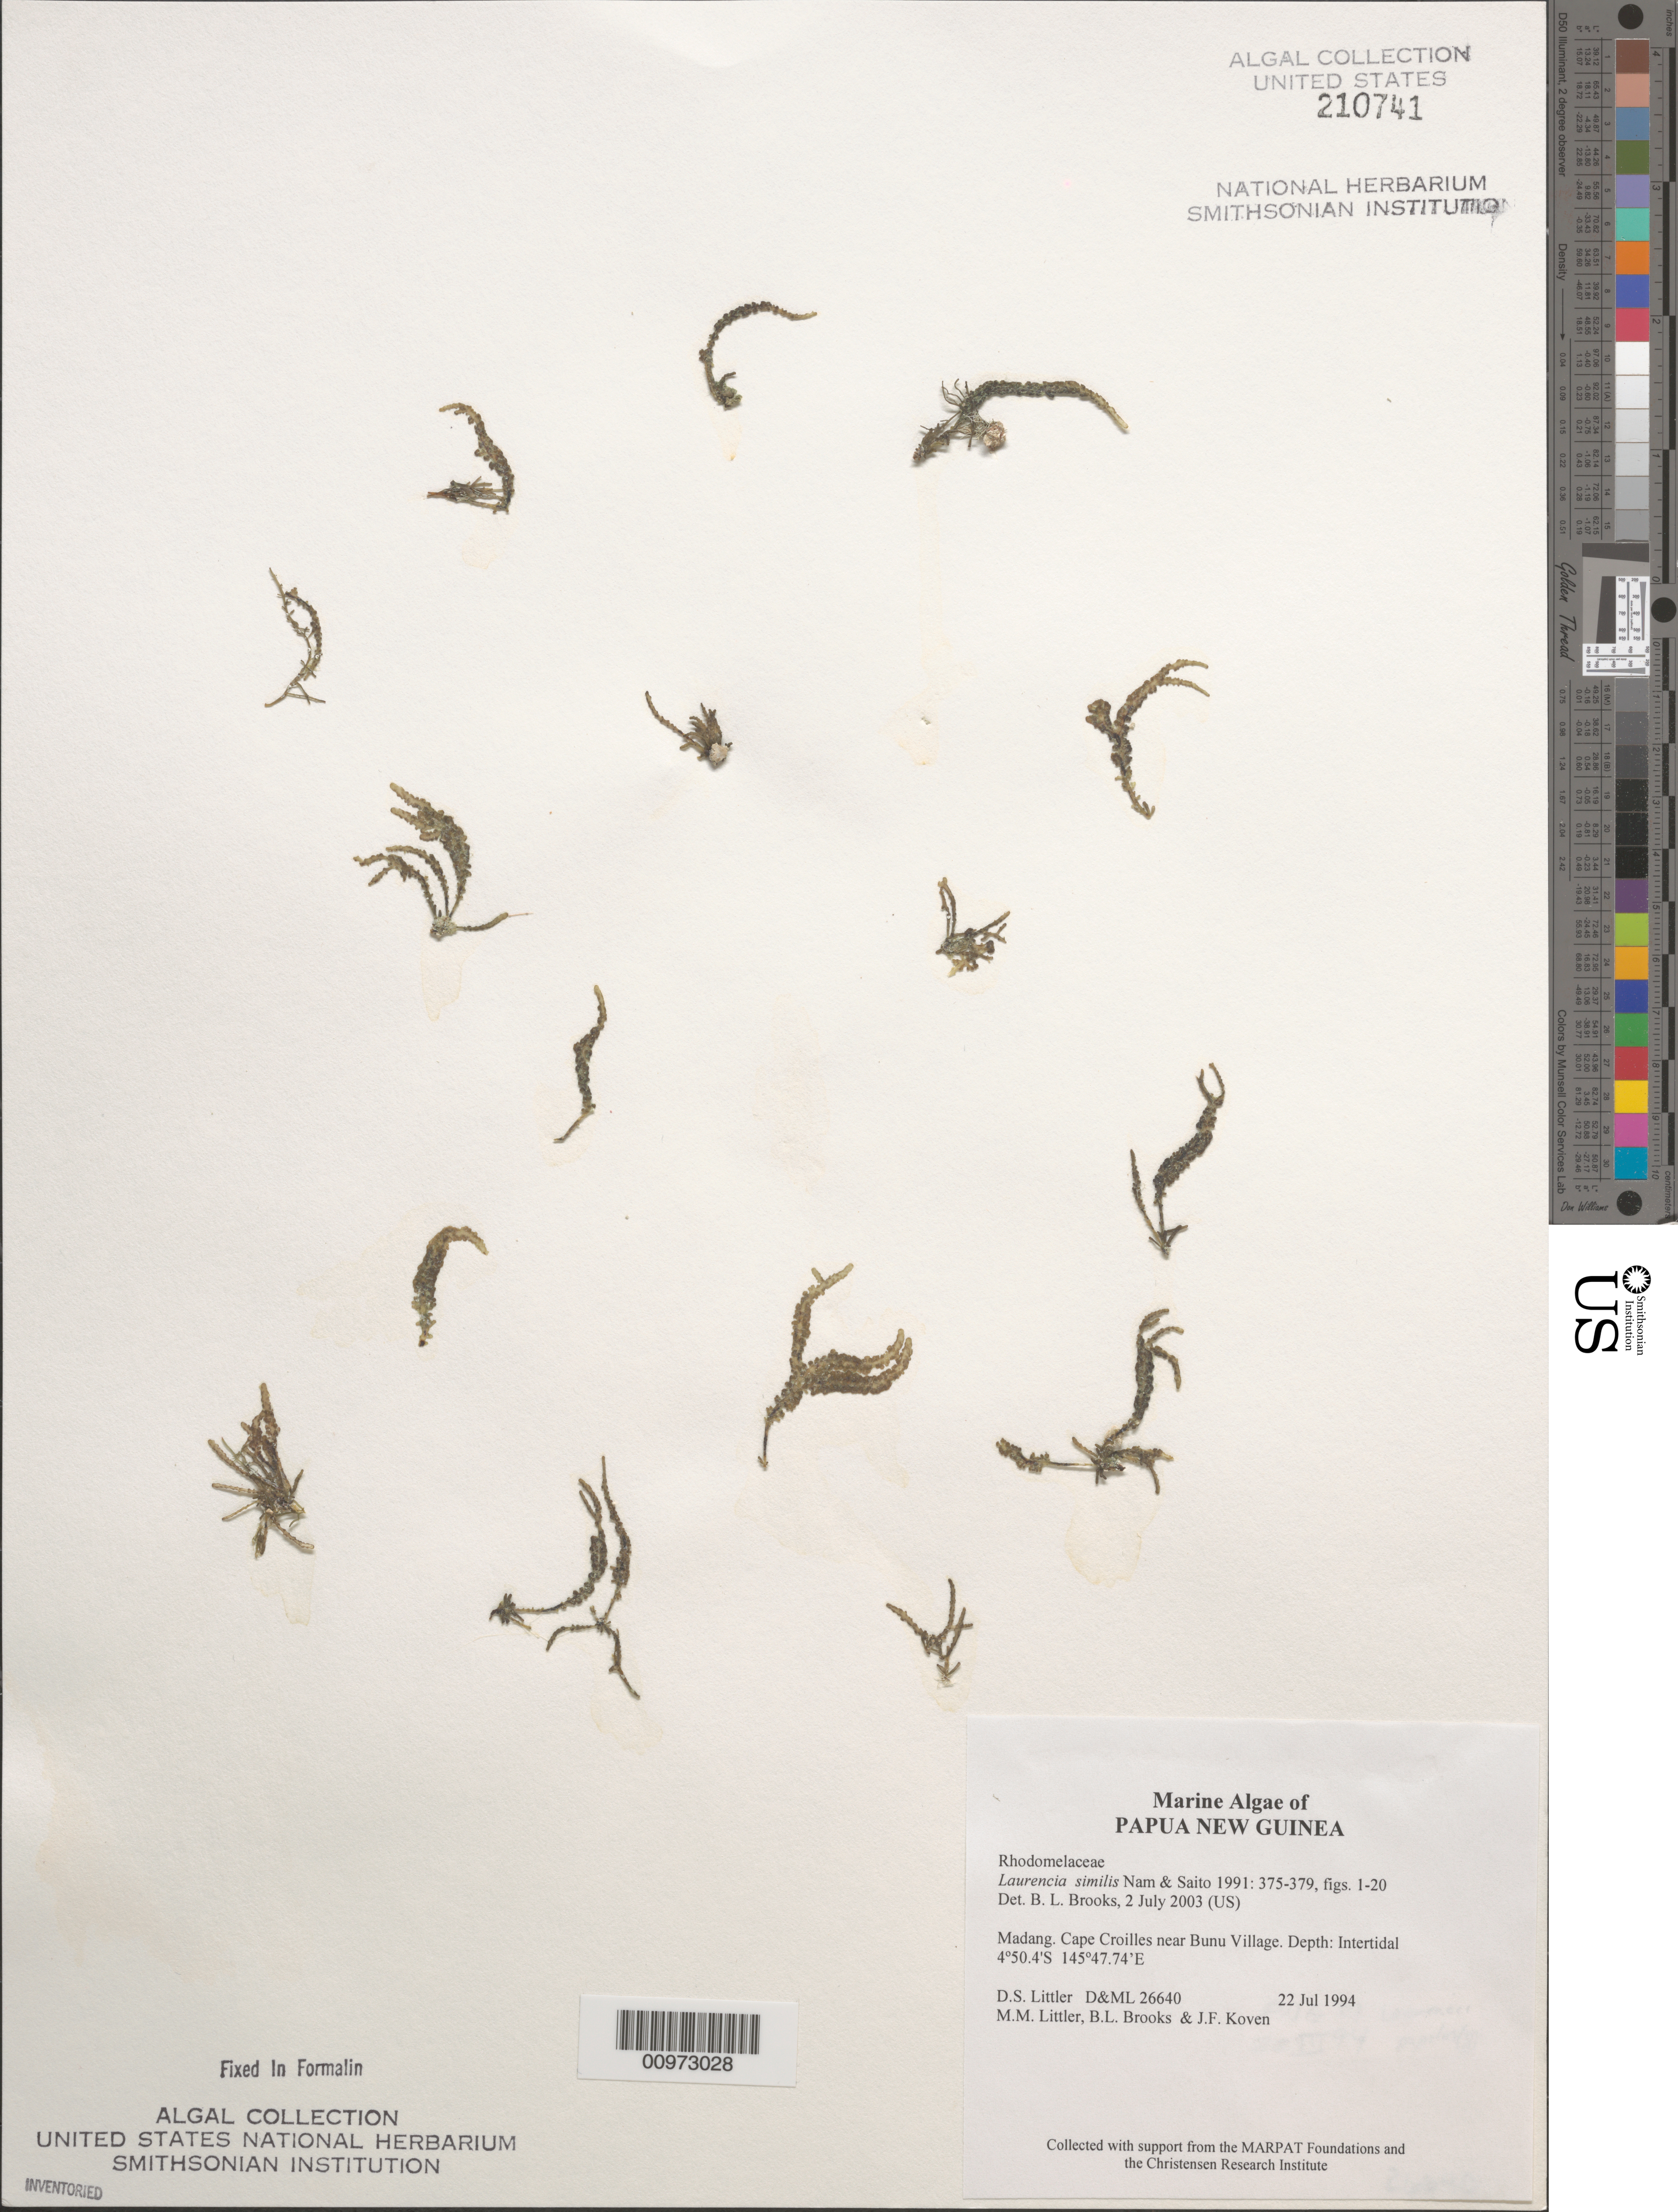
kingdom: Plantae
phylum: Rhodophyta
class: Florideophyceae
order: Ceramiales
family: Rhodomelaceae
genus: Laurencia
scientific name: Laurencia similis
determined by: Brooks, B. L., (BOT), Smithsonian Institution - National Museum of Natural History (UNITED STATES)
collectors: D. S. Littler, M. M. Littler, B. Brooks & J. Koven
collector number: D&ML 26640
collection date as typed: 22 Jul 1994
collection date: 1994-07-22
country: Papua New Guinea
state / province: Madang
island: New Guinea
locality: Cape Croilles near Bunu Village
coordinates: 4 50.4'S, 145 47.74'E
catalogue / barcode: US 210741